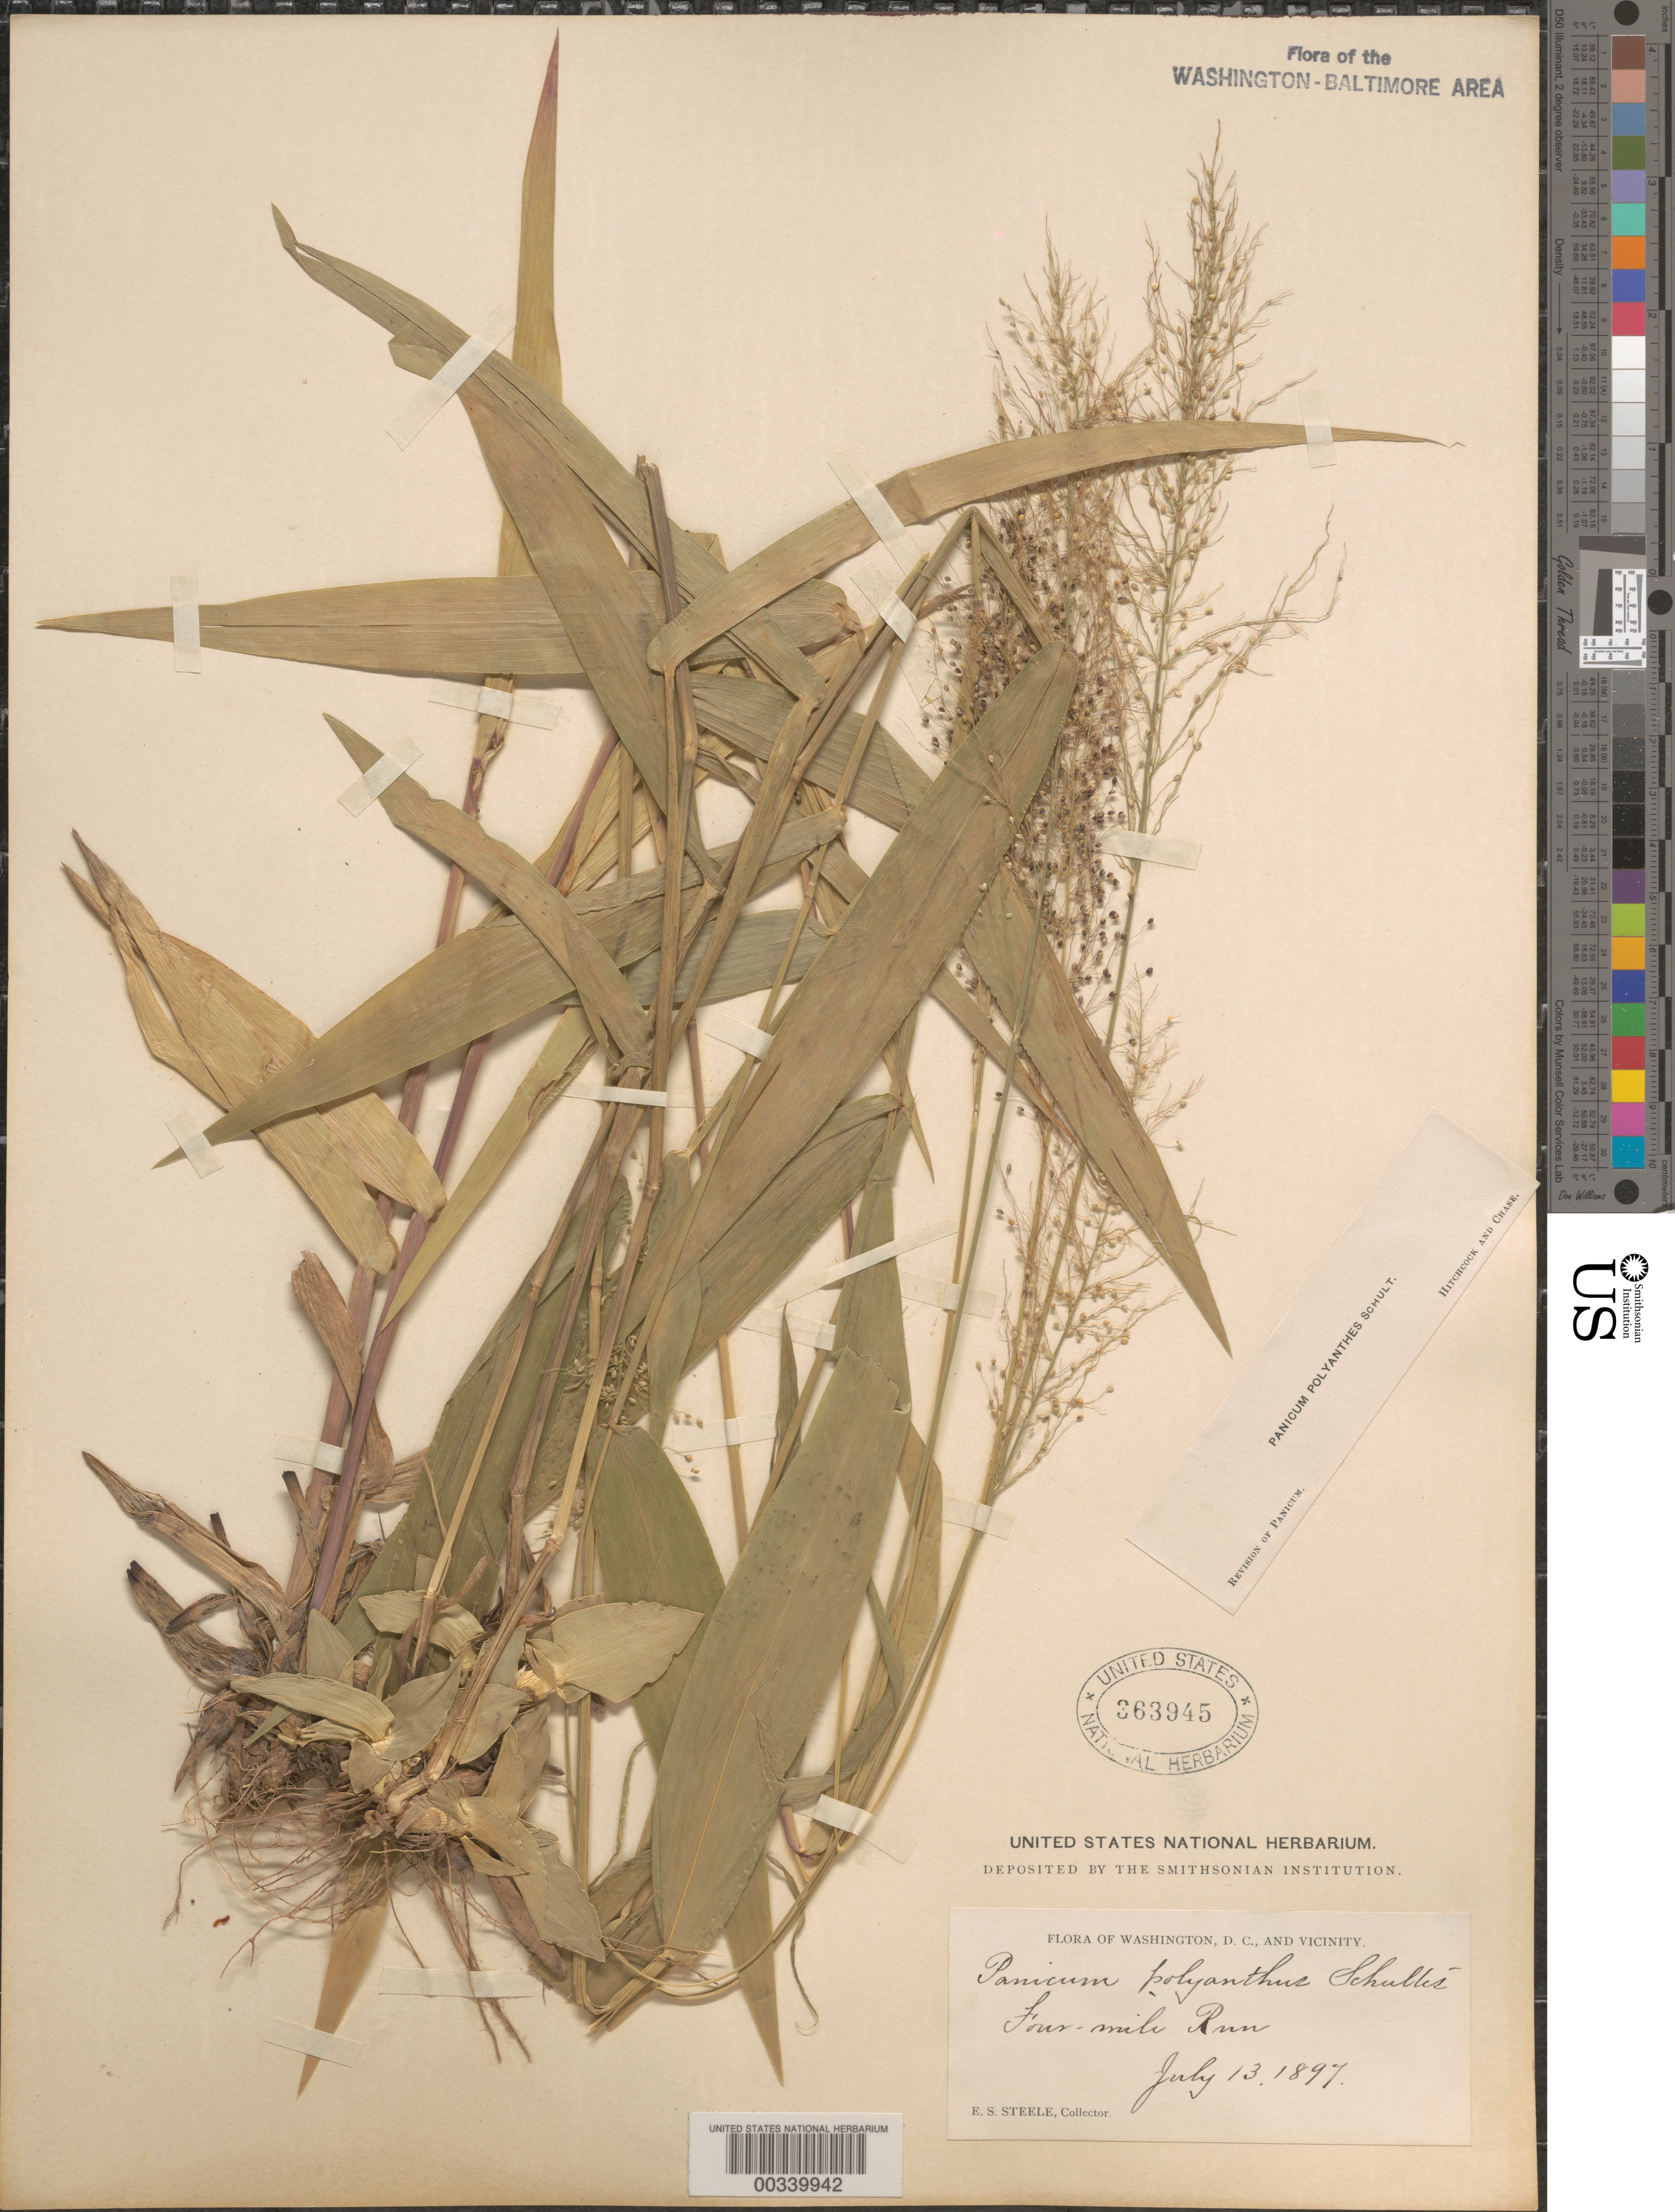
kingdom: Plantae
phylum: Tracheophyta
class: Liliopsida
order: Poales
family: Poaceae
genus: Dichanthelium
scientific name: Dichanthelium sphaerocarpon var. isophyllum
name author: (Scribn.) Gould & C.A. Clark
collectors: E. Steele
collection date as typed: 13 Jul 1897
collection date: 1897-07-13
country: United States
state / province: Virginia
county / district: Arlington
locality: Four Mile Run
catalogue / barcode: US 363945